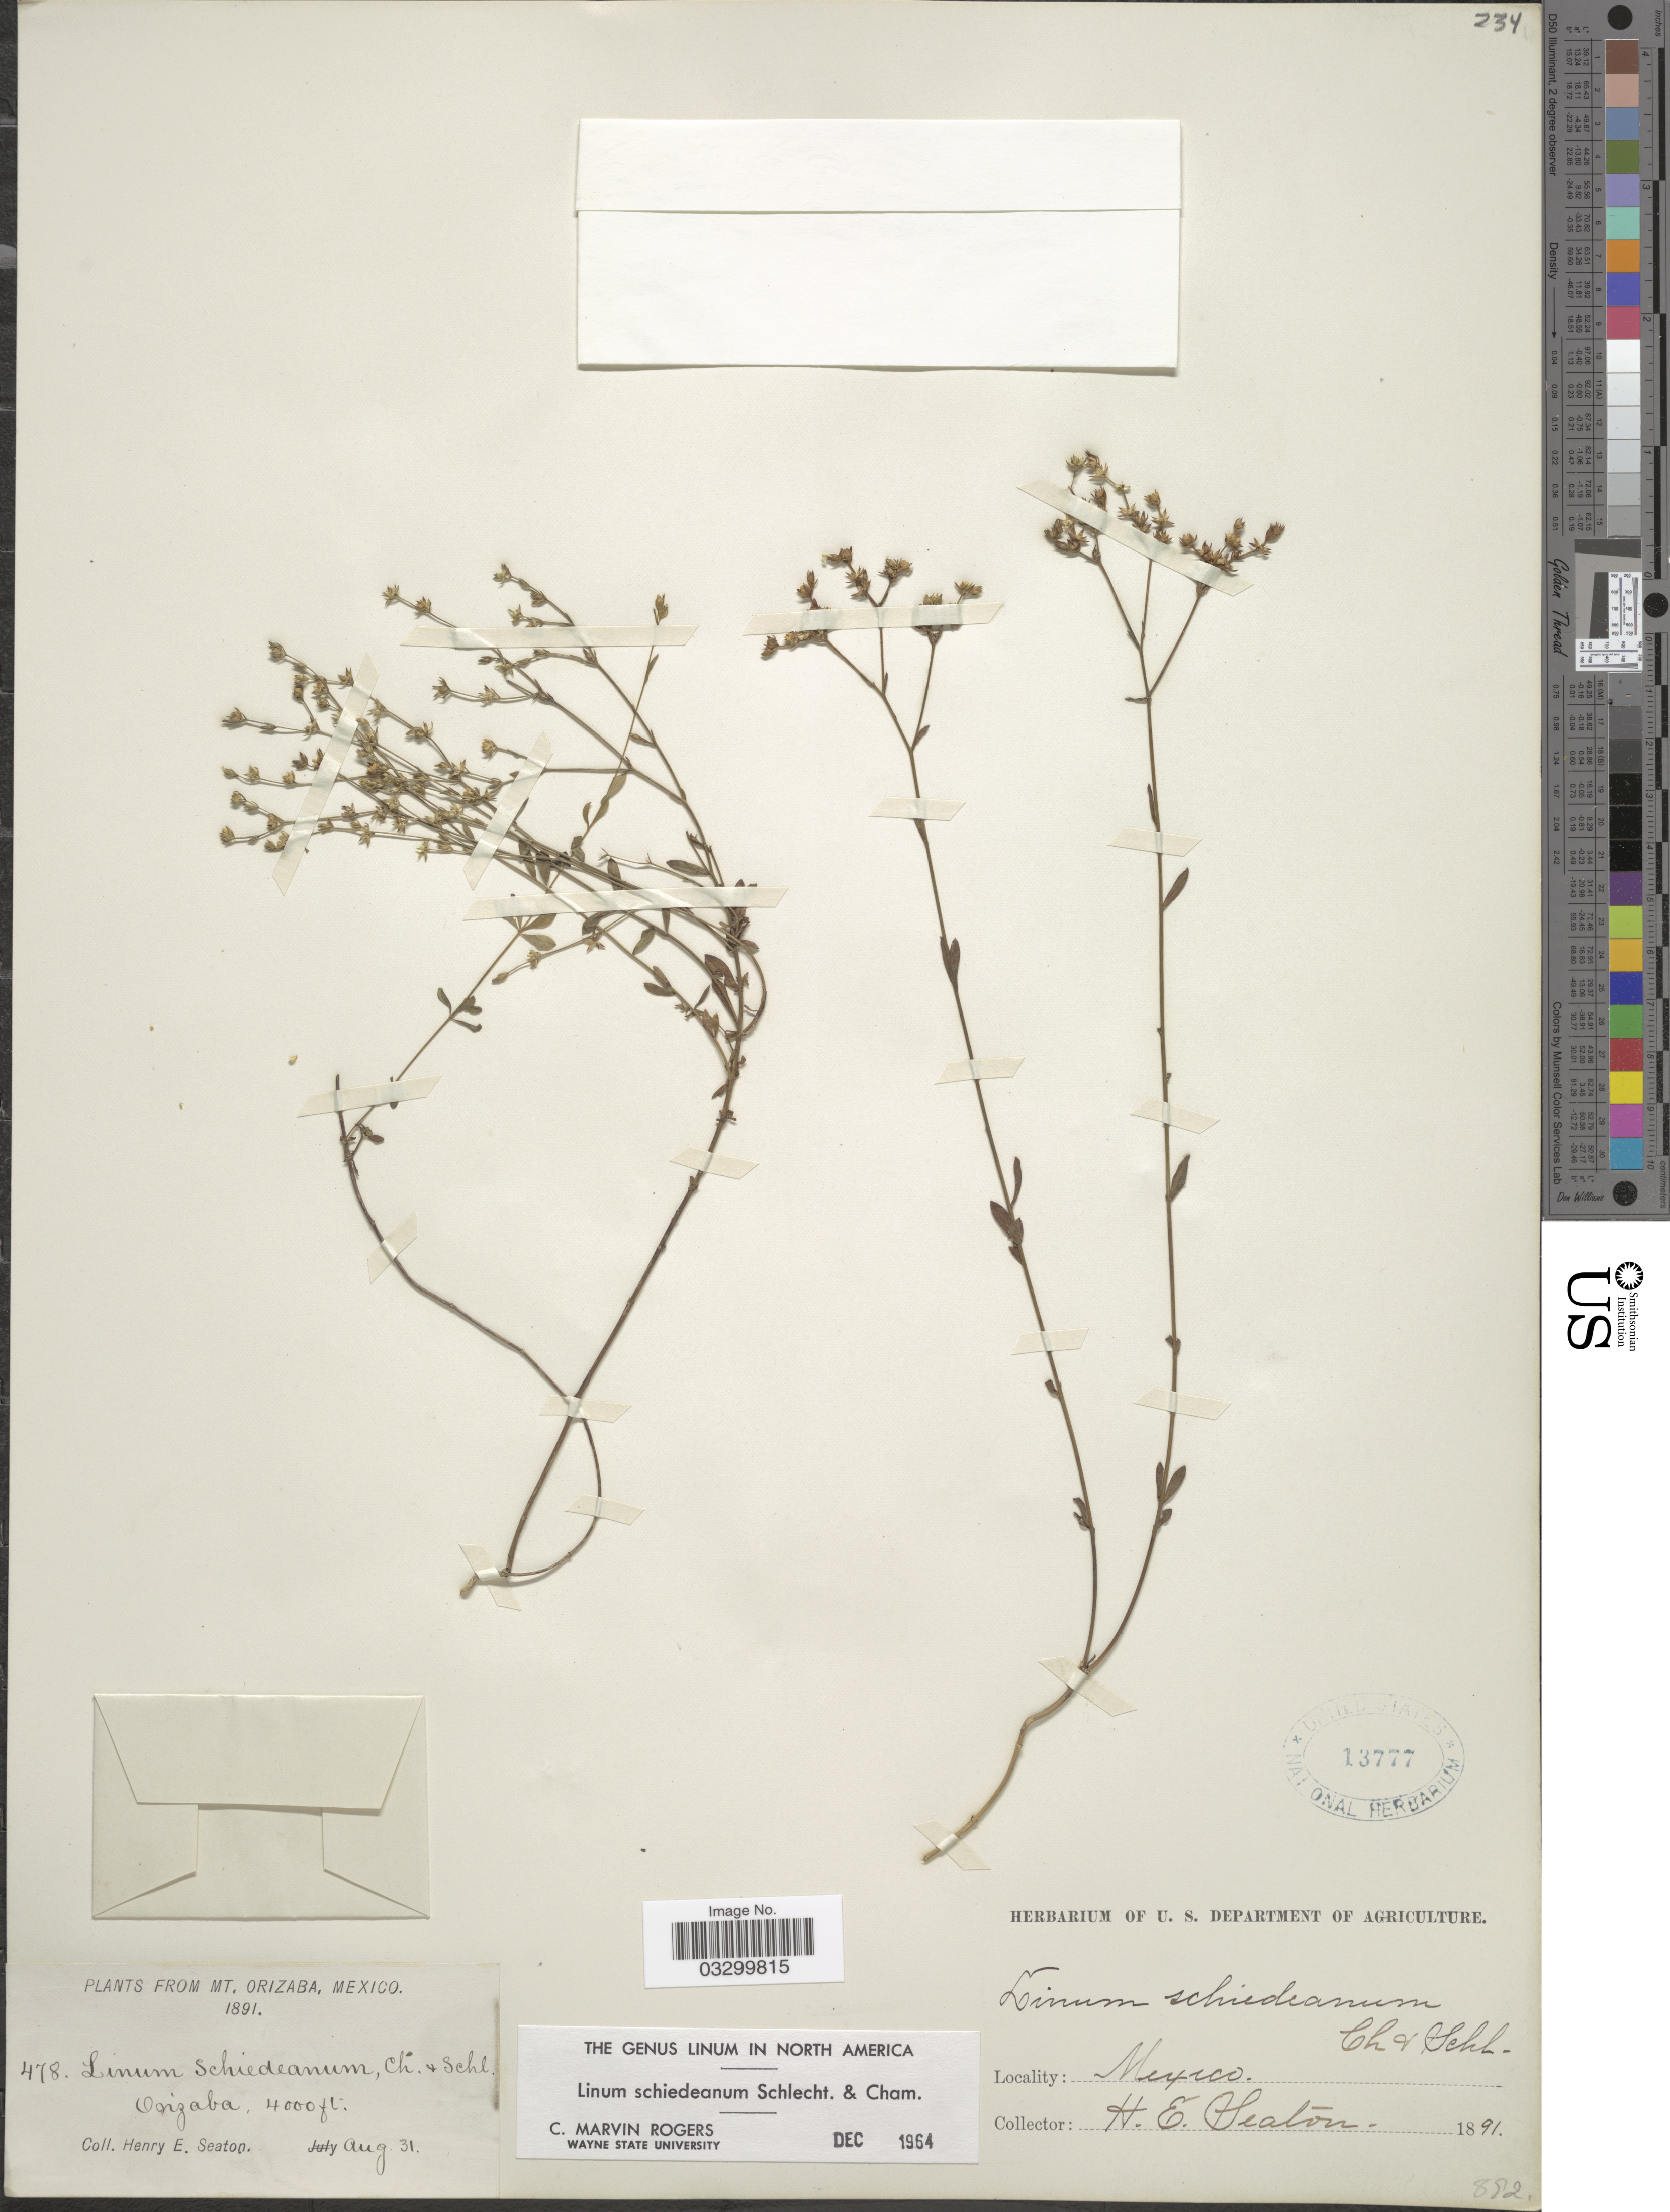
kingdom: Plantae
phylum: Tracheophyta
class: Magnoliopsida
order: Malpighiales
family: Linaceae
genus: Linum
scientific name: Linum schiedeanum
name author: Schltdl. & Cham.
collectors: H. E. Seaton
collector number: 478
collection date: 1891-08-31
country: Mexico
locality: Mt. Orizaba. Orizaba.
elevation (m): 1219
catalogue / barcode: US 13777